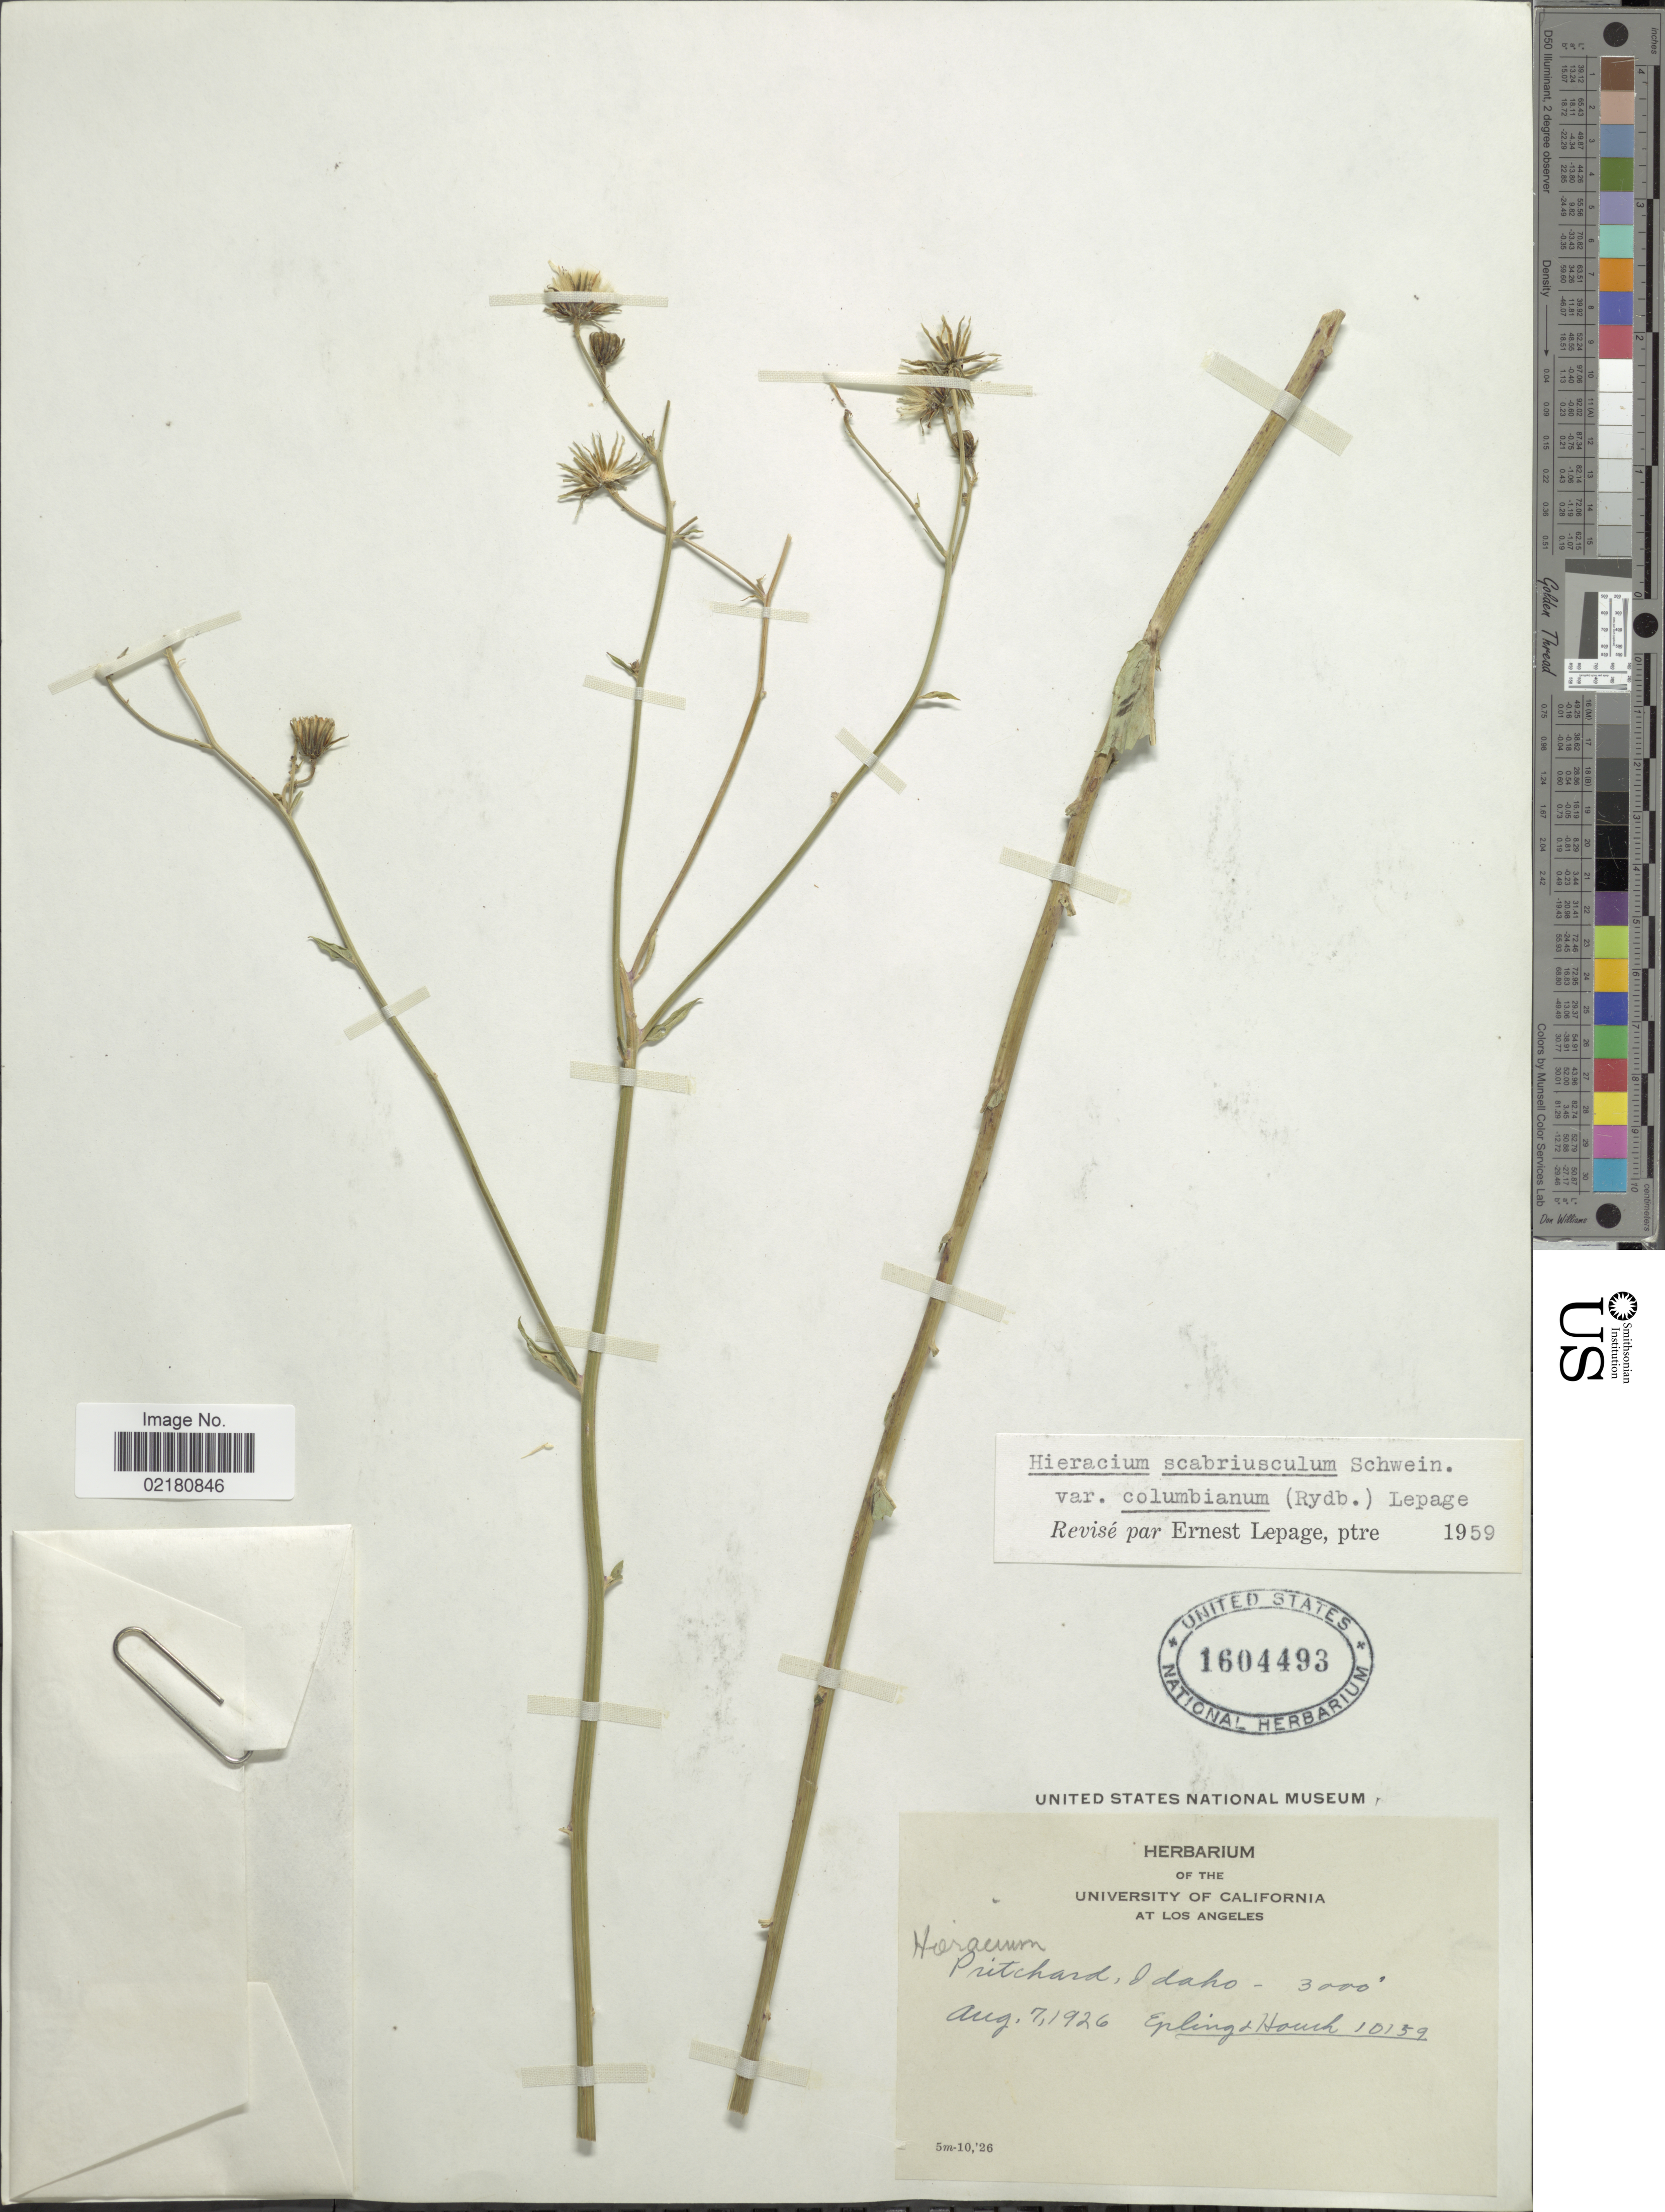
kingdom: Plantae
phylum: Tracheophyta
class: Magnoliopsida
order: Asterales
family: Asteraceae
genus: Hieracium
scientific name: Hieracium umbellatum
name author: L.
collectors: -- Epling & -. Hauch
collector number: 10159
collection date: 1926-08-07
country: United States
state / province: Idaho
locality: Pritchard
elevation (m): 914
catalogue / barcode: US 1604493